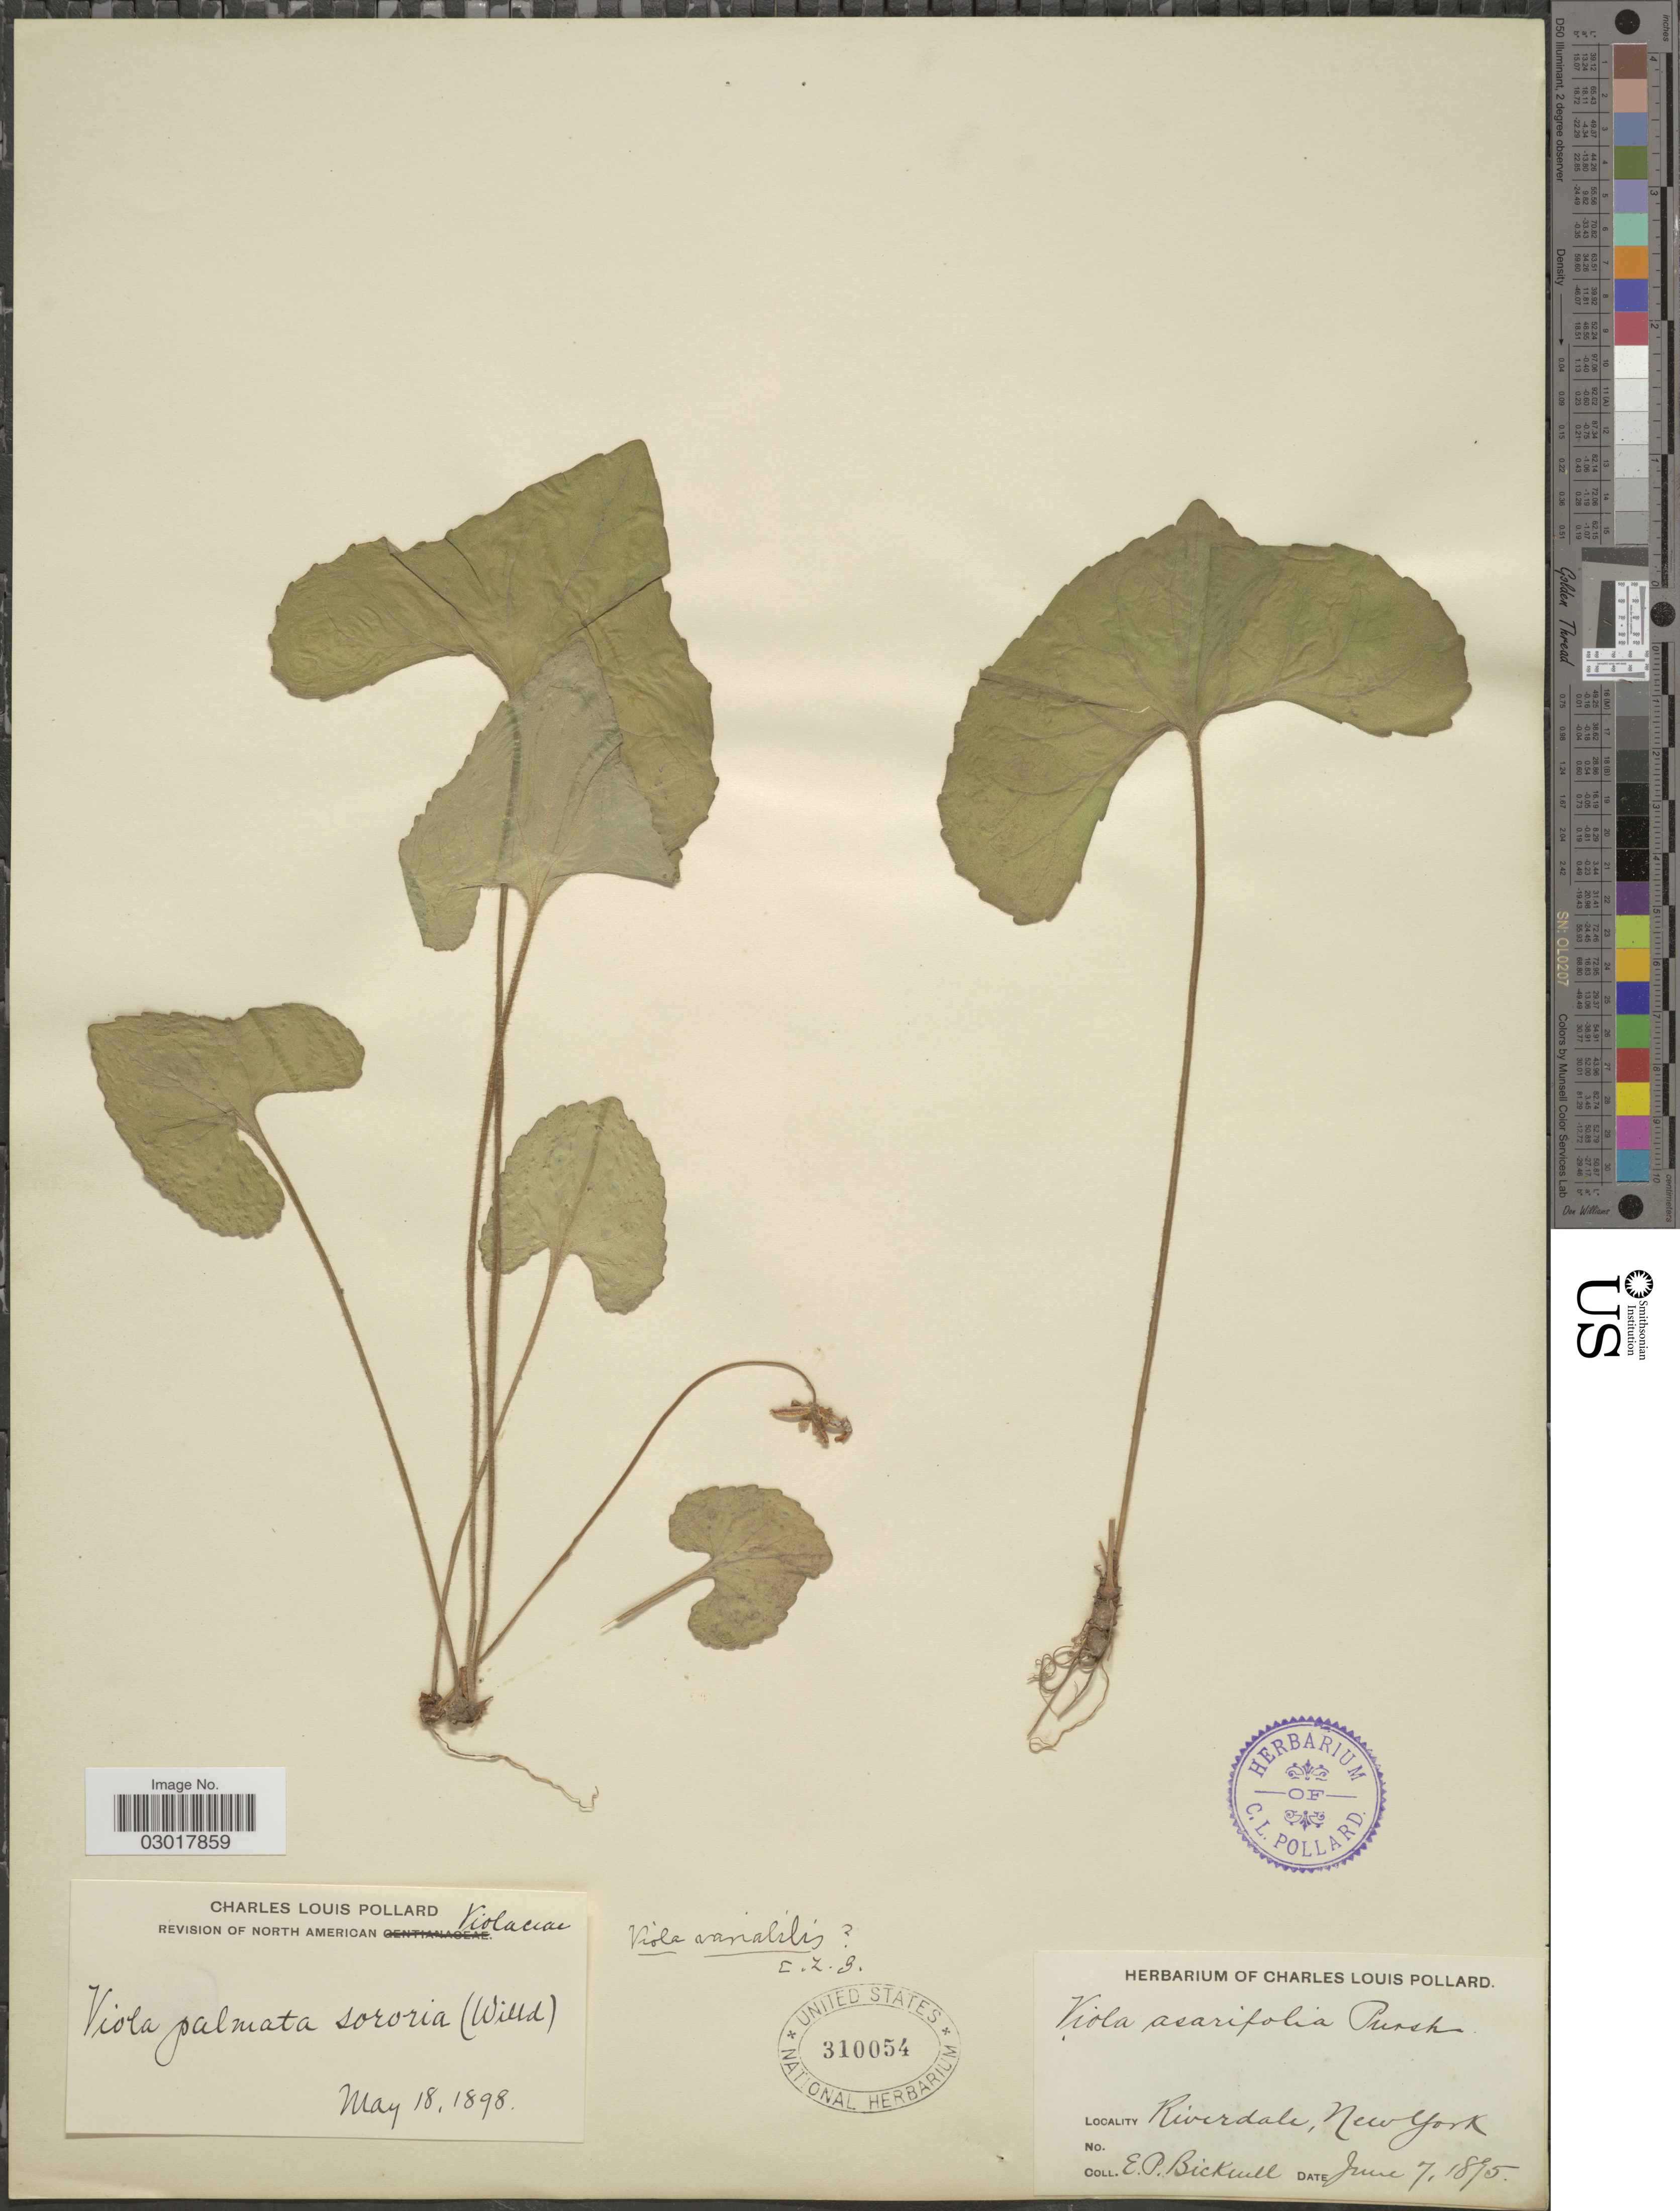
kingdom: Plantae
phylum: Tracheophyta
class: Magnoliopsida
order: Malpighiales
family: Violaceae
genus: Viola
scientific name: Viola variabilis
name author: Greene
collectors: E. P. Bicknell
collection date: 1895-06-07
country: United States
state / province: New York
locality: Riverdale.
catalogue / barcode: US 310054